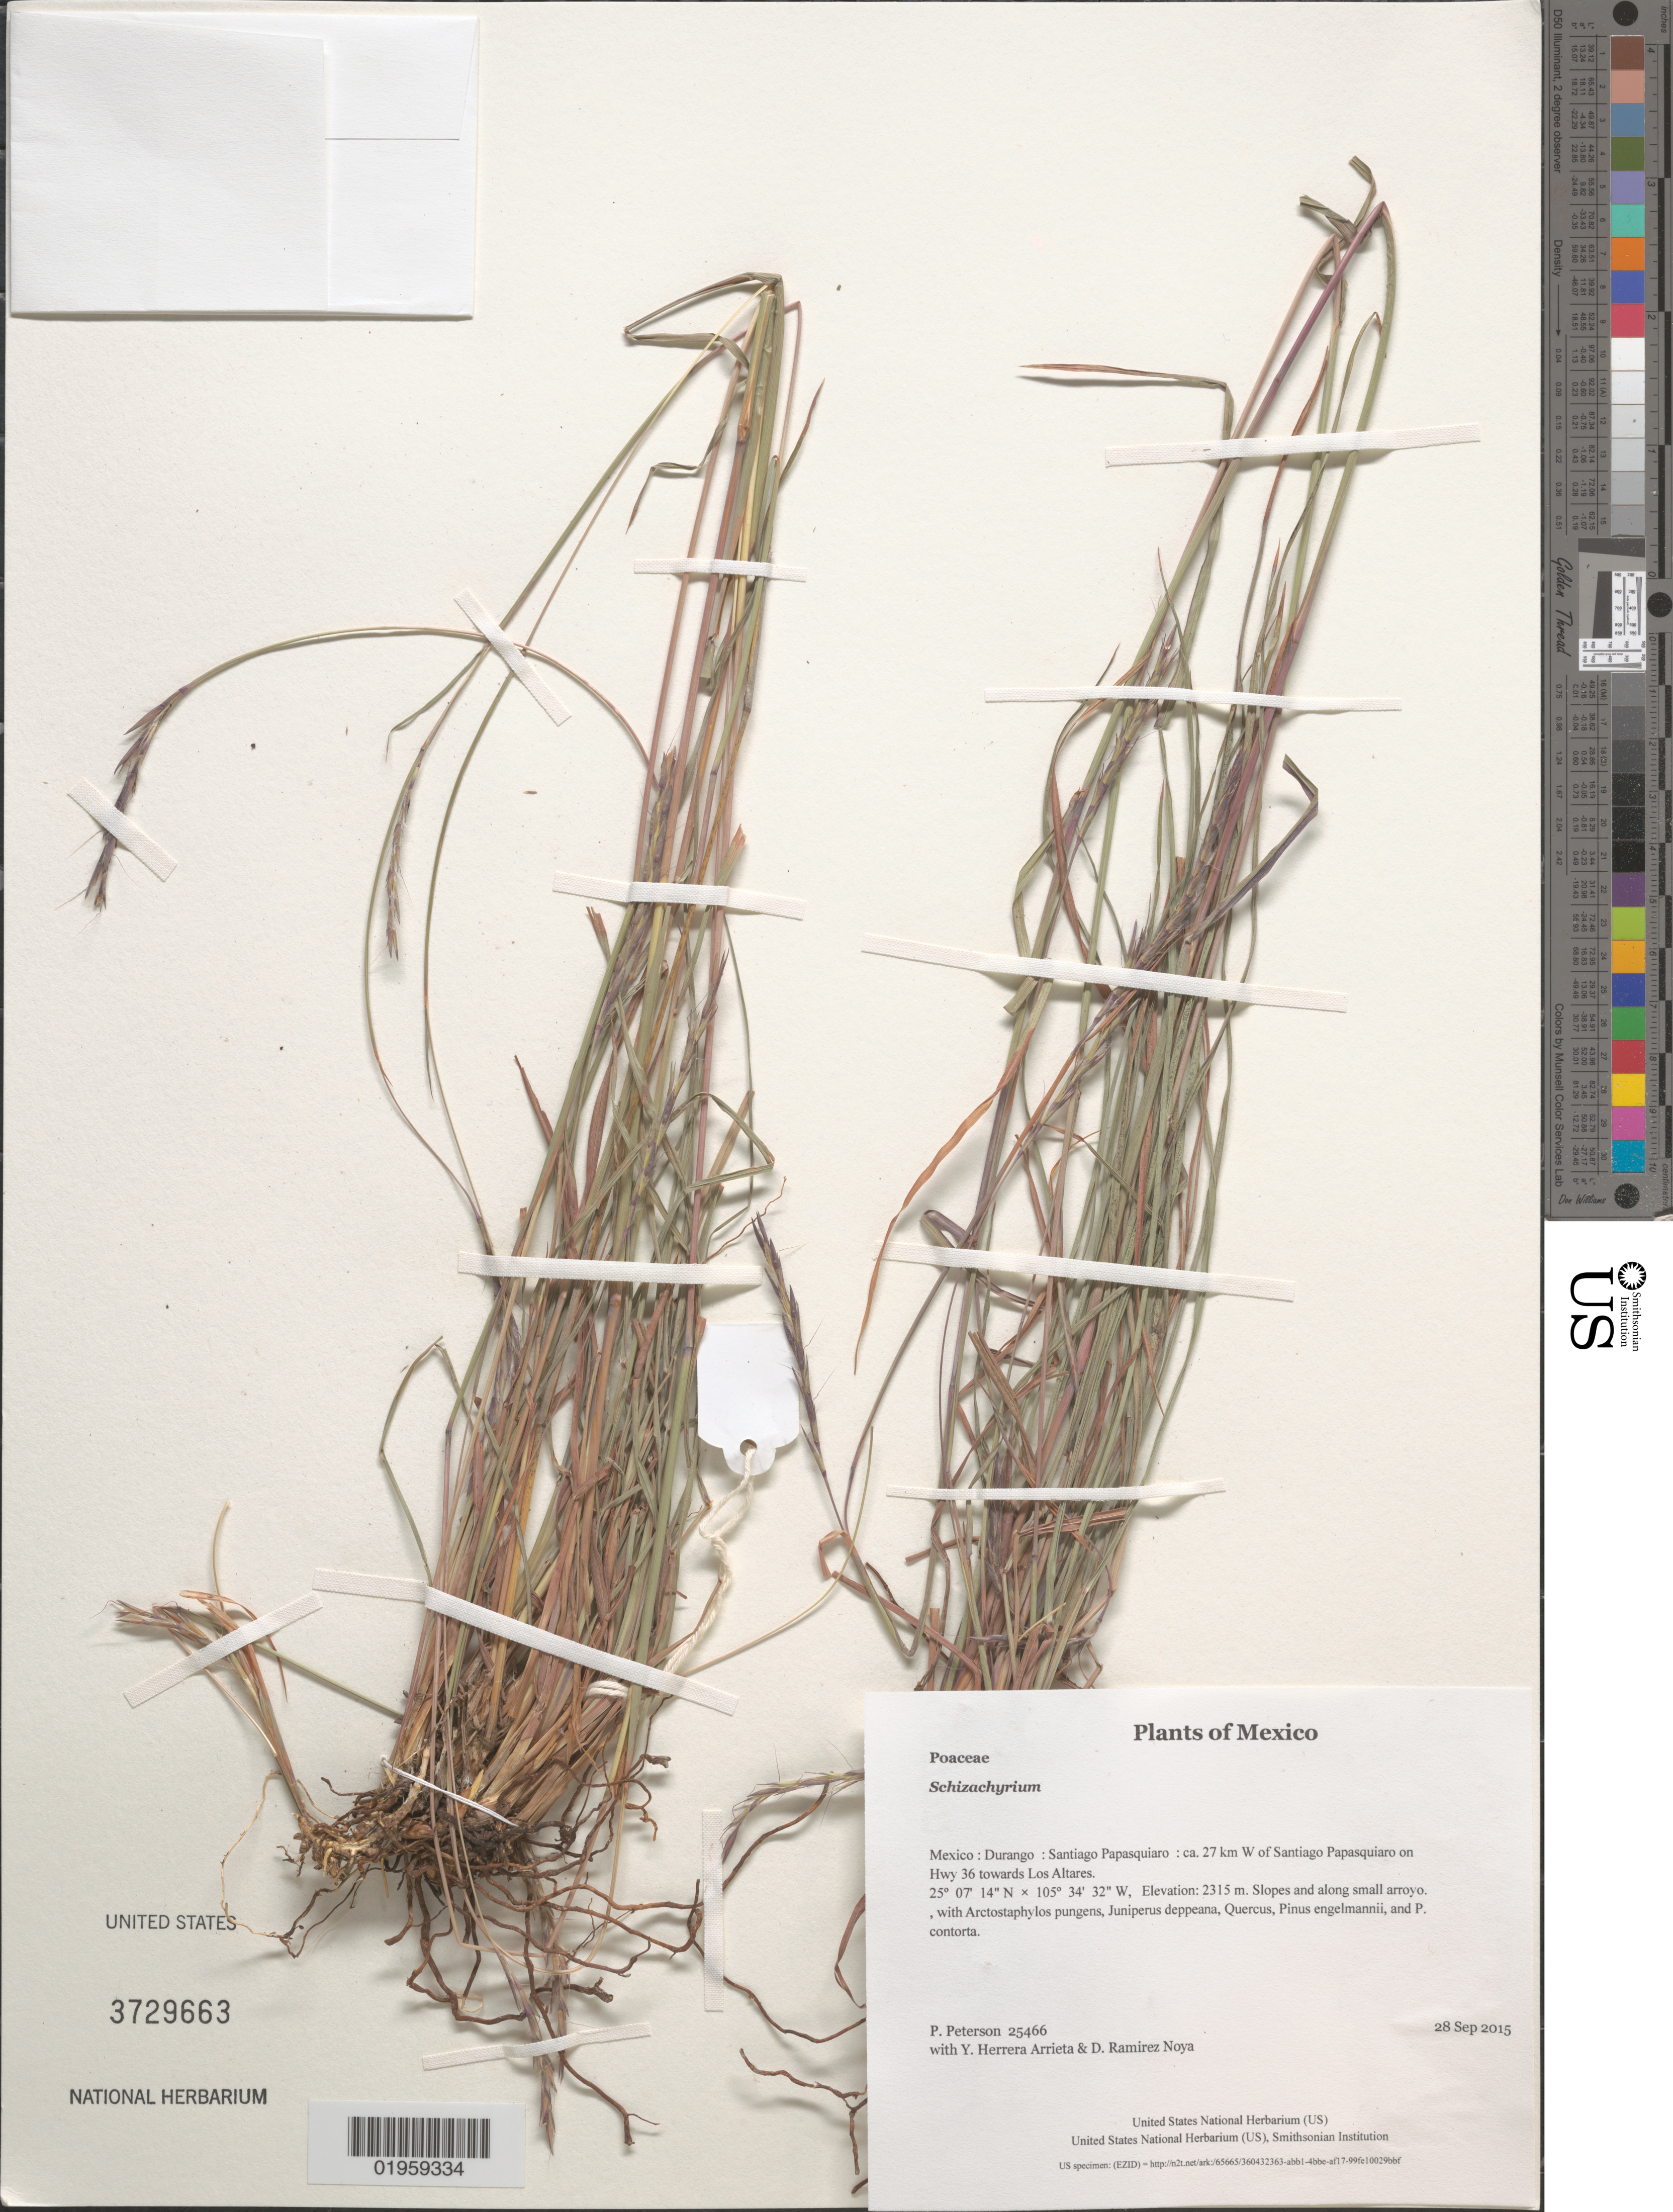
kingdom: Plantae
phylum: Tracheophyta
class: Liliopsida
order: Poales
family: Poaceae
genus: Schizachyrium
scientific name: Schizachyrium sp.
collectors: P. M. Peterson, Y. Herrera Arrieta & D. Ramirez Noya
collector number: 25466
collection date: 2015-09-28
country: Mexico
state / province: Durango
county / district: Santiago Papasquiaro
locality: ca. 27 km W of Santiago Papasquiaro on Hwy 36 towards Los Altares.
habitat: Slopes and along small arroyo.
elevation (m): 2315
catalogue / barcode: US 3729663